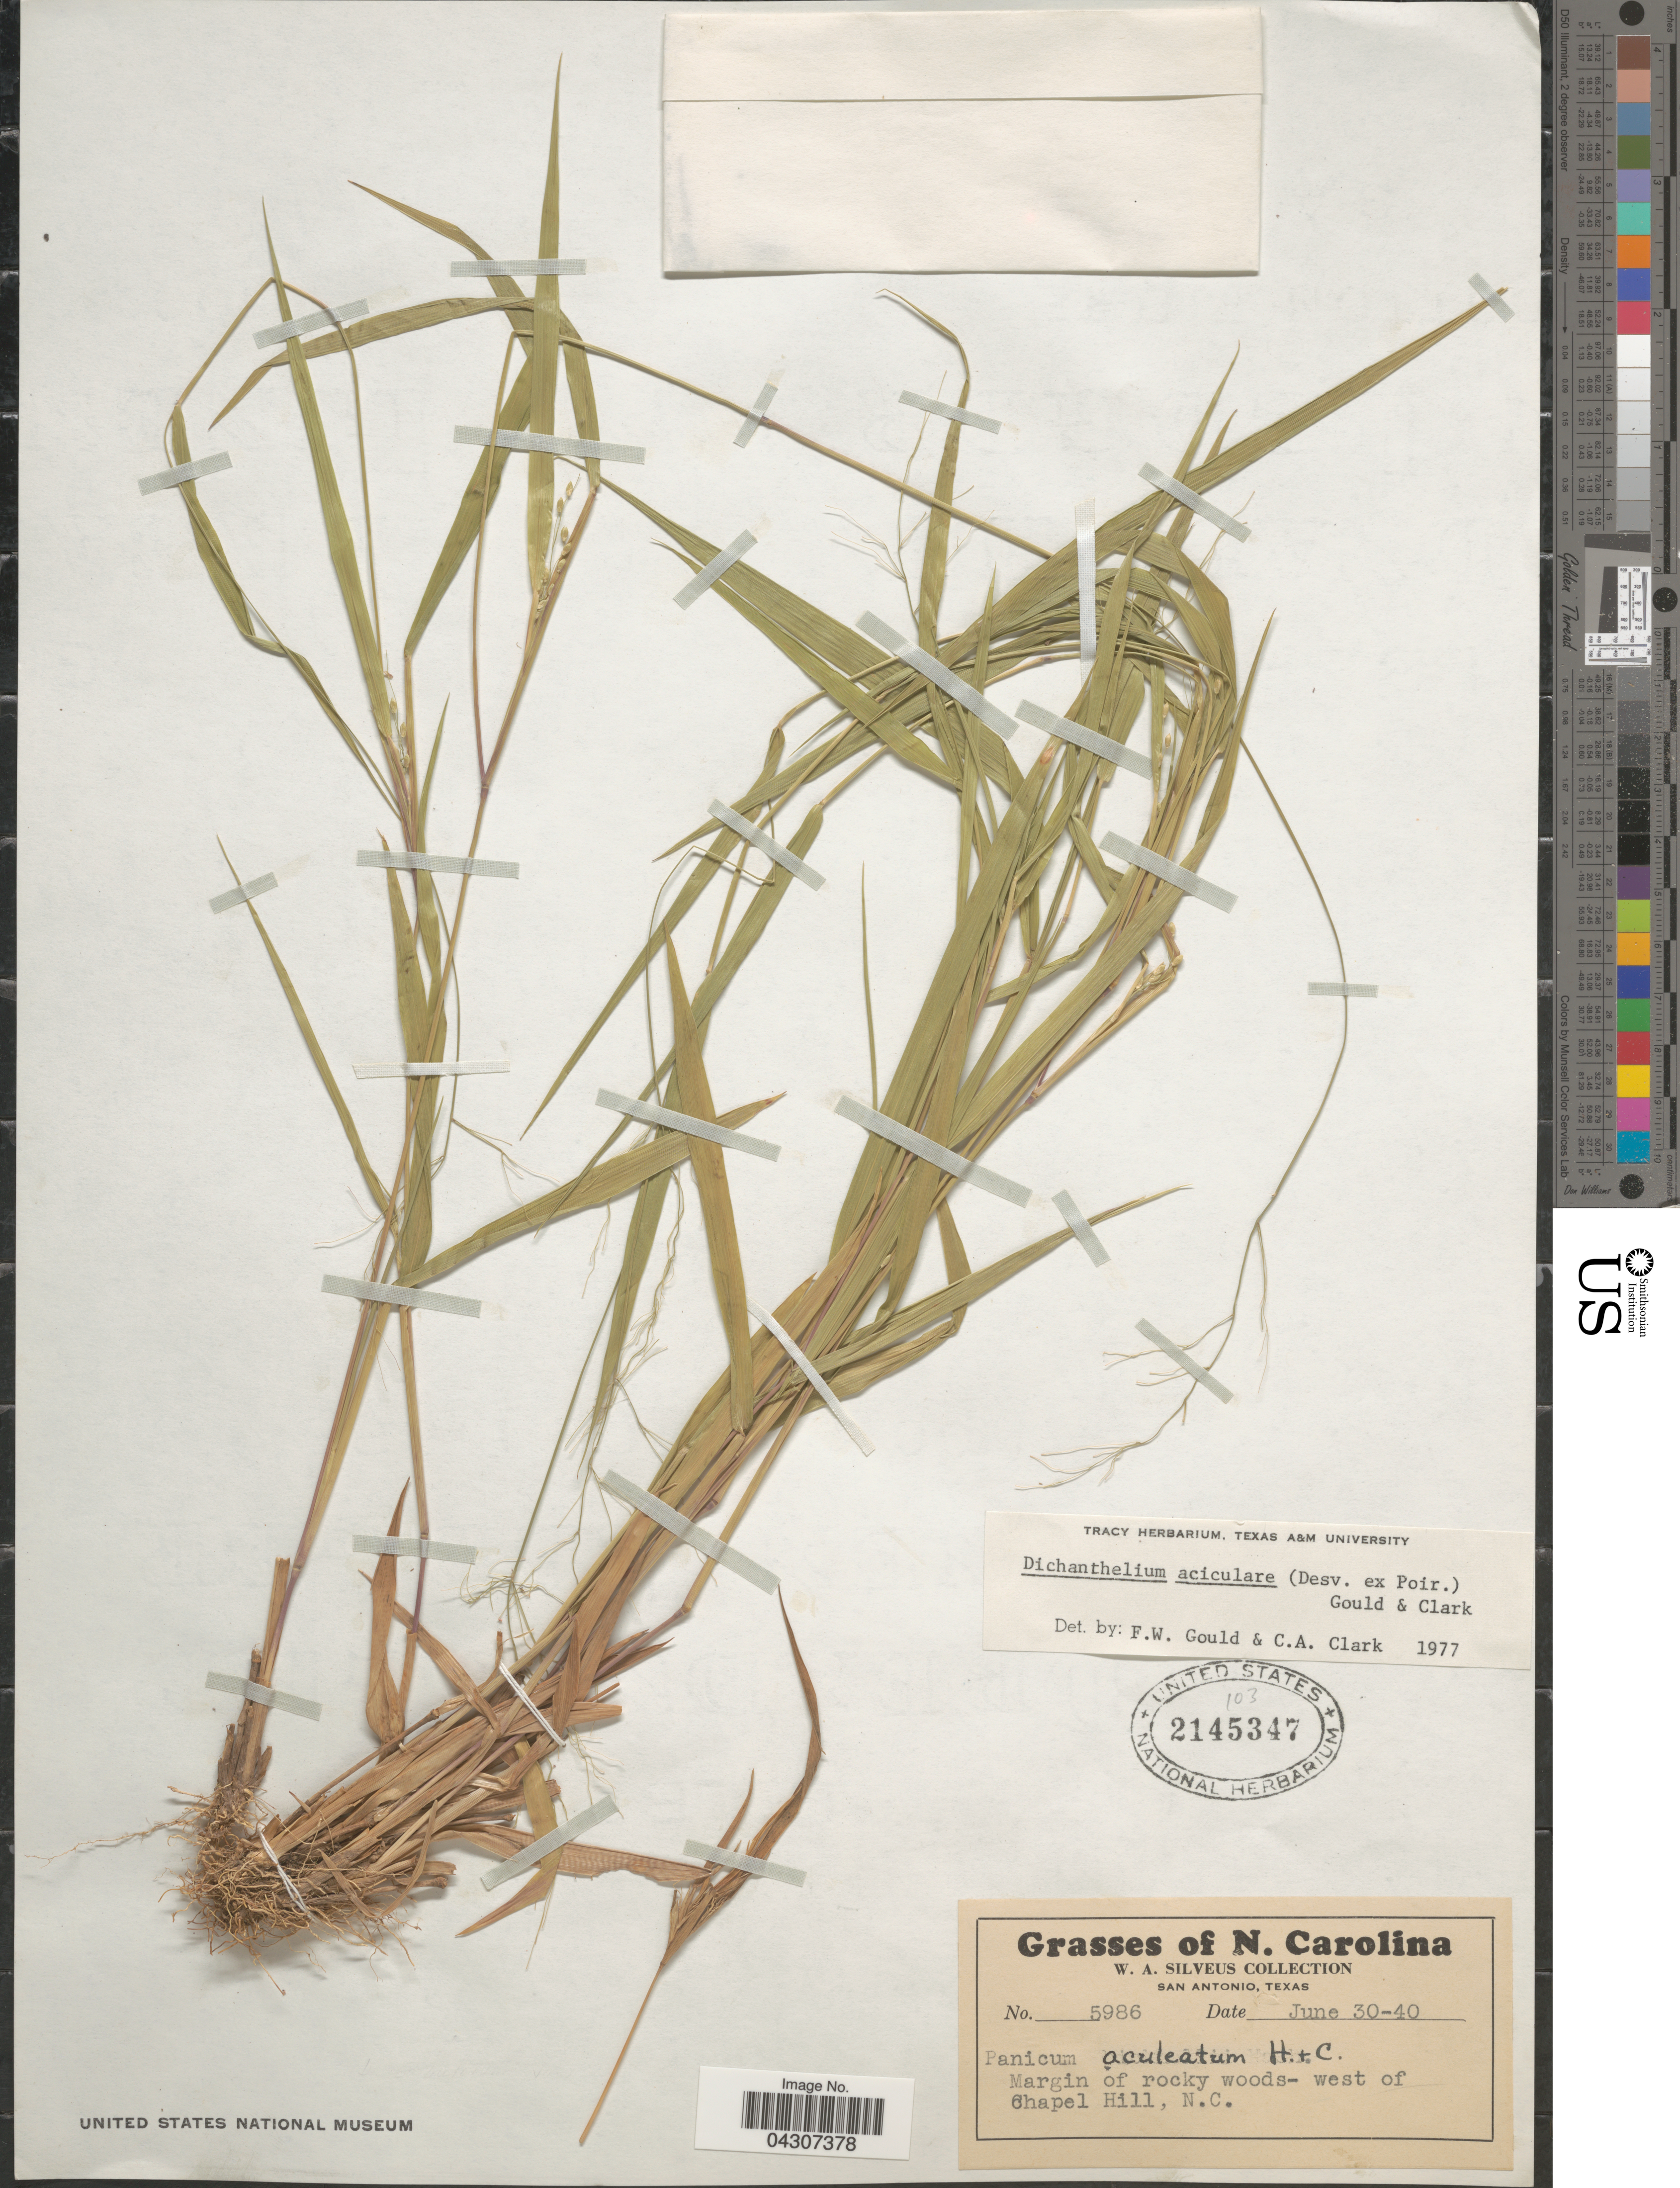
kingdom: Plantae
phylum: Tracheophyta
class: Liliopsida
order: Poales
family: Poaceae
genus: Dichanthelium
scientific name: Dichanthelium aciculare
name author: (Desv. ex Poir.) Gould & C.A. Clark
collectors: W. Silveus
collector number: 5986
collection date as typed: Transcribed d/m/y: 30/6/40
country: United States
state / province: North Carolina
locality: Margin of rocky woods-west of Chapel Hill.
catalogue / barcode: US 2145347